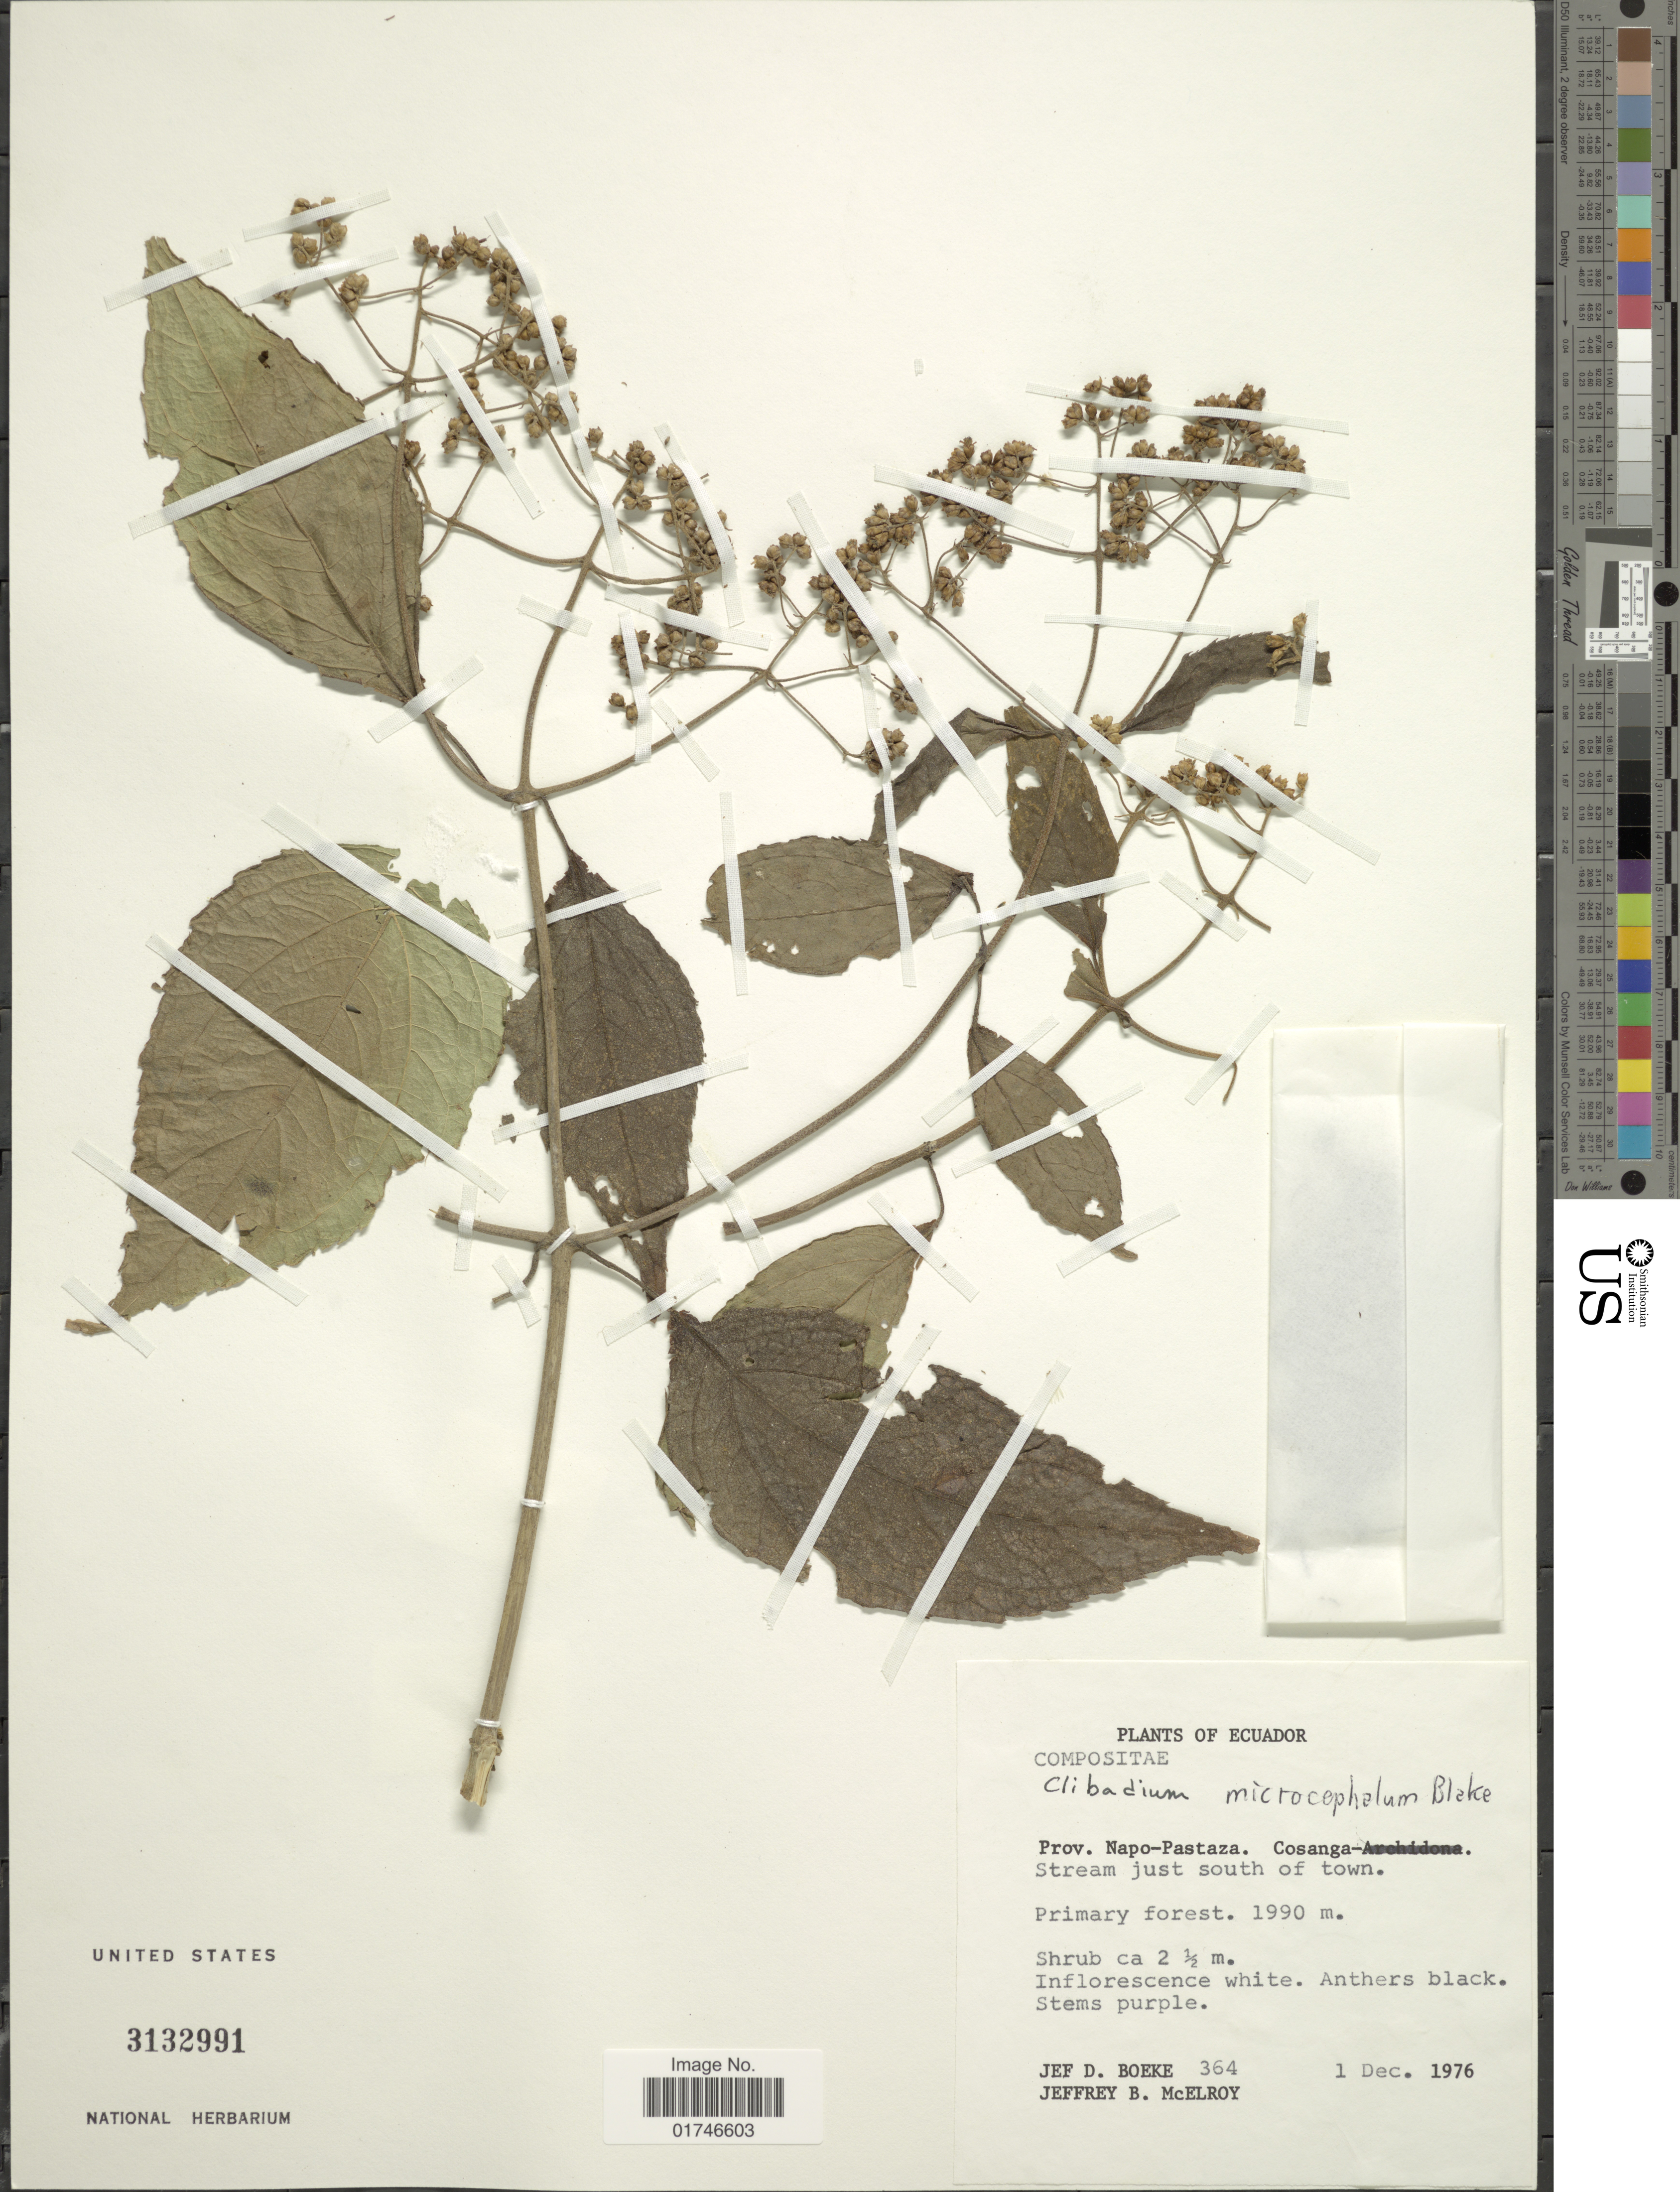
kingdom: Plantae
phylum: Tracheophyta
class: Magnoliopsida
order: Asterales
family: Asteraceae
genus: Clibadium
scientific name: Clibadium microcephalum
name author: S.F. Blake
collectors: J. D. Boeke & J. B. McElroy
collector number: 364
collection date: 1976-12-01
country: Ecuador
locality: Prov. Napo-Pastaza. Cosanga. Stream just south of town.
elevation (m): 1990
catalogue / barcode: US 3132991